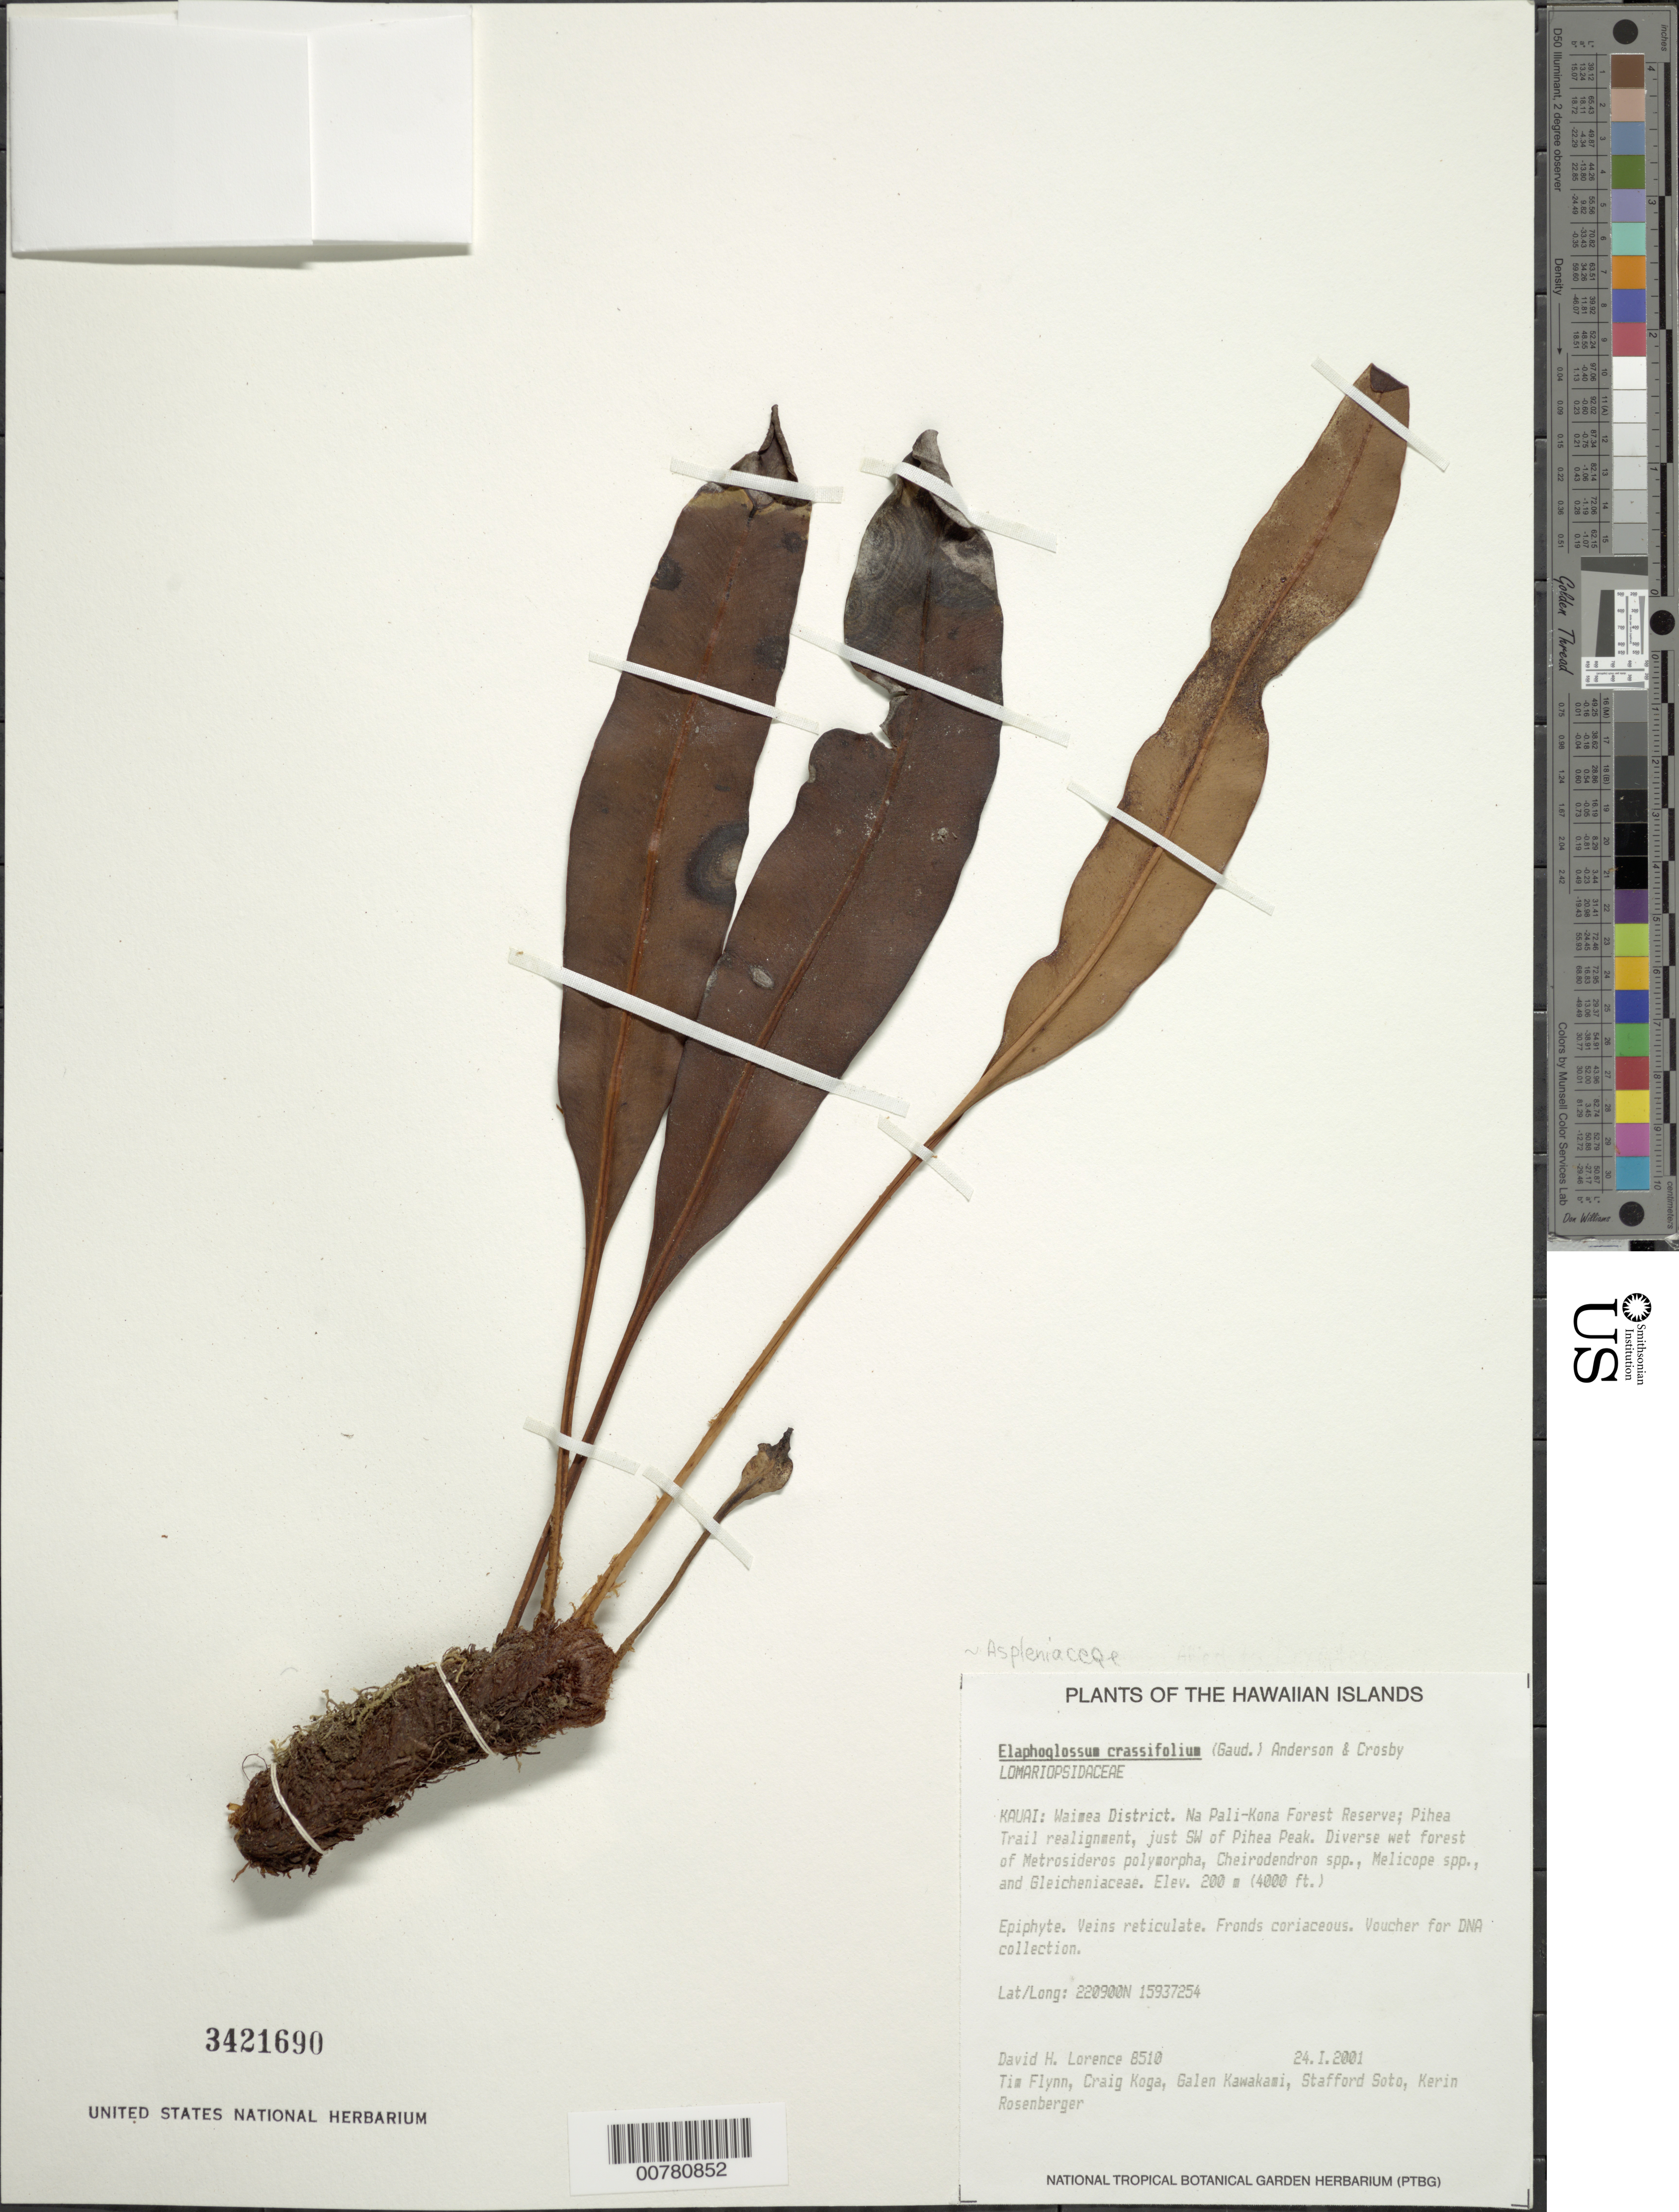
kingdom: Plantae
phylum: Tracheophyta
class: Polypodiopsida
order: Polypodiales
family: Dryopteridaceae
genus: Elaphoglossum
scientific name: Elaphoglossum crassifolium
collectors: D. Lorence, T. W. Flynn, C. Koga, G. Kawakami, S. Soto & K. Rosenberger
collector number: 8510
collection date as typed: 24 Jan 2001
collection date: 2001-01-24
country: United States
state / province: Hawaii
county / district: Kauai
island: Kaua'i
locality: Waimea District, Na Pali-Kona Forest Reserve; Pihea Trail realignment, just SW of Pihea Peak.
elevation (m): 200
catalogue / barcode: US 3421690